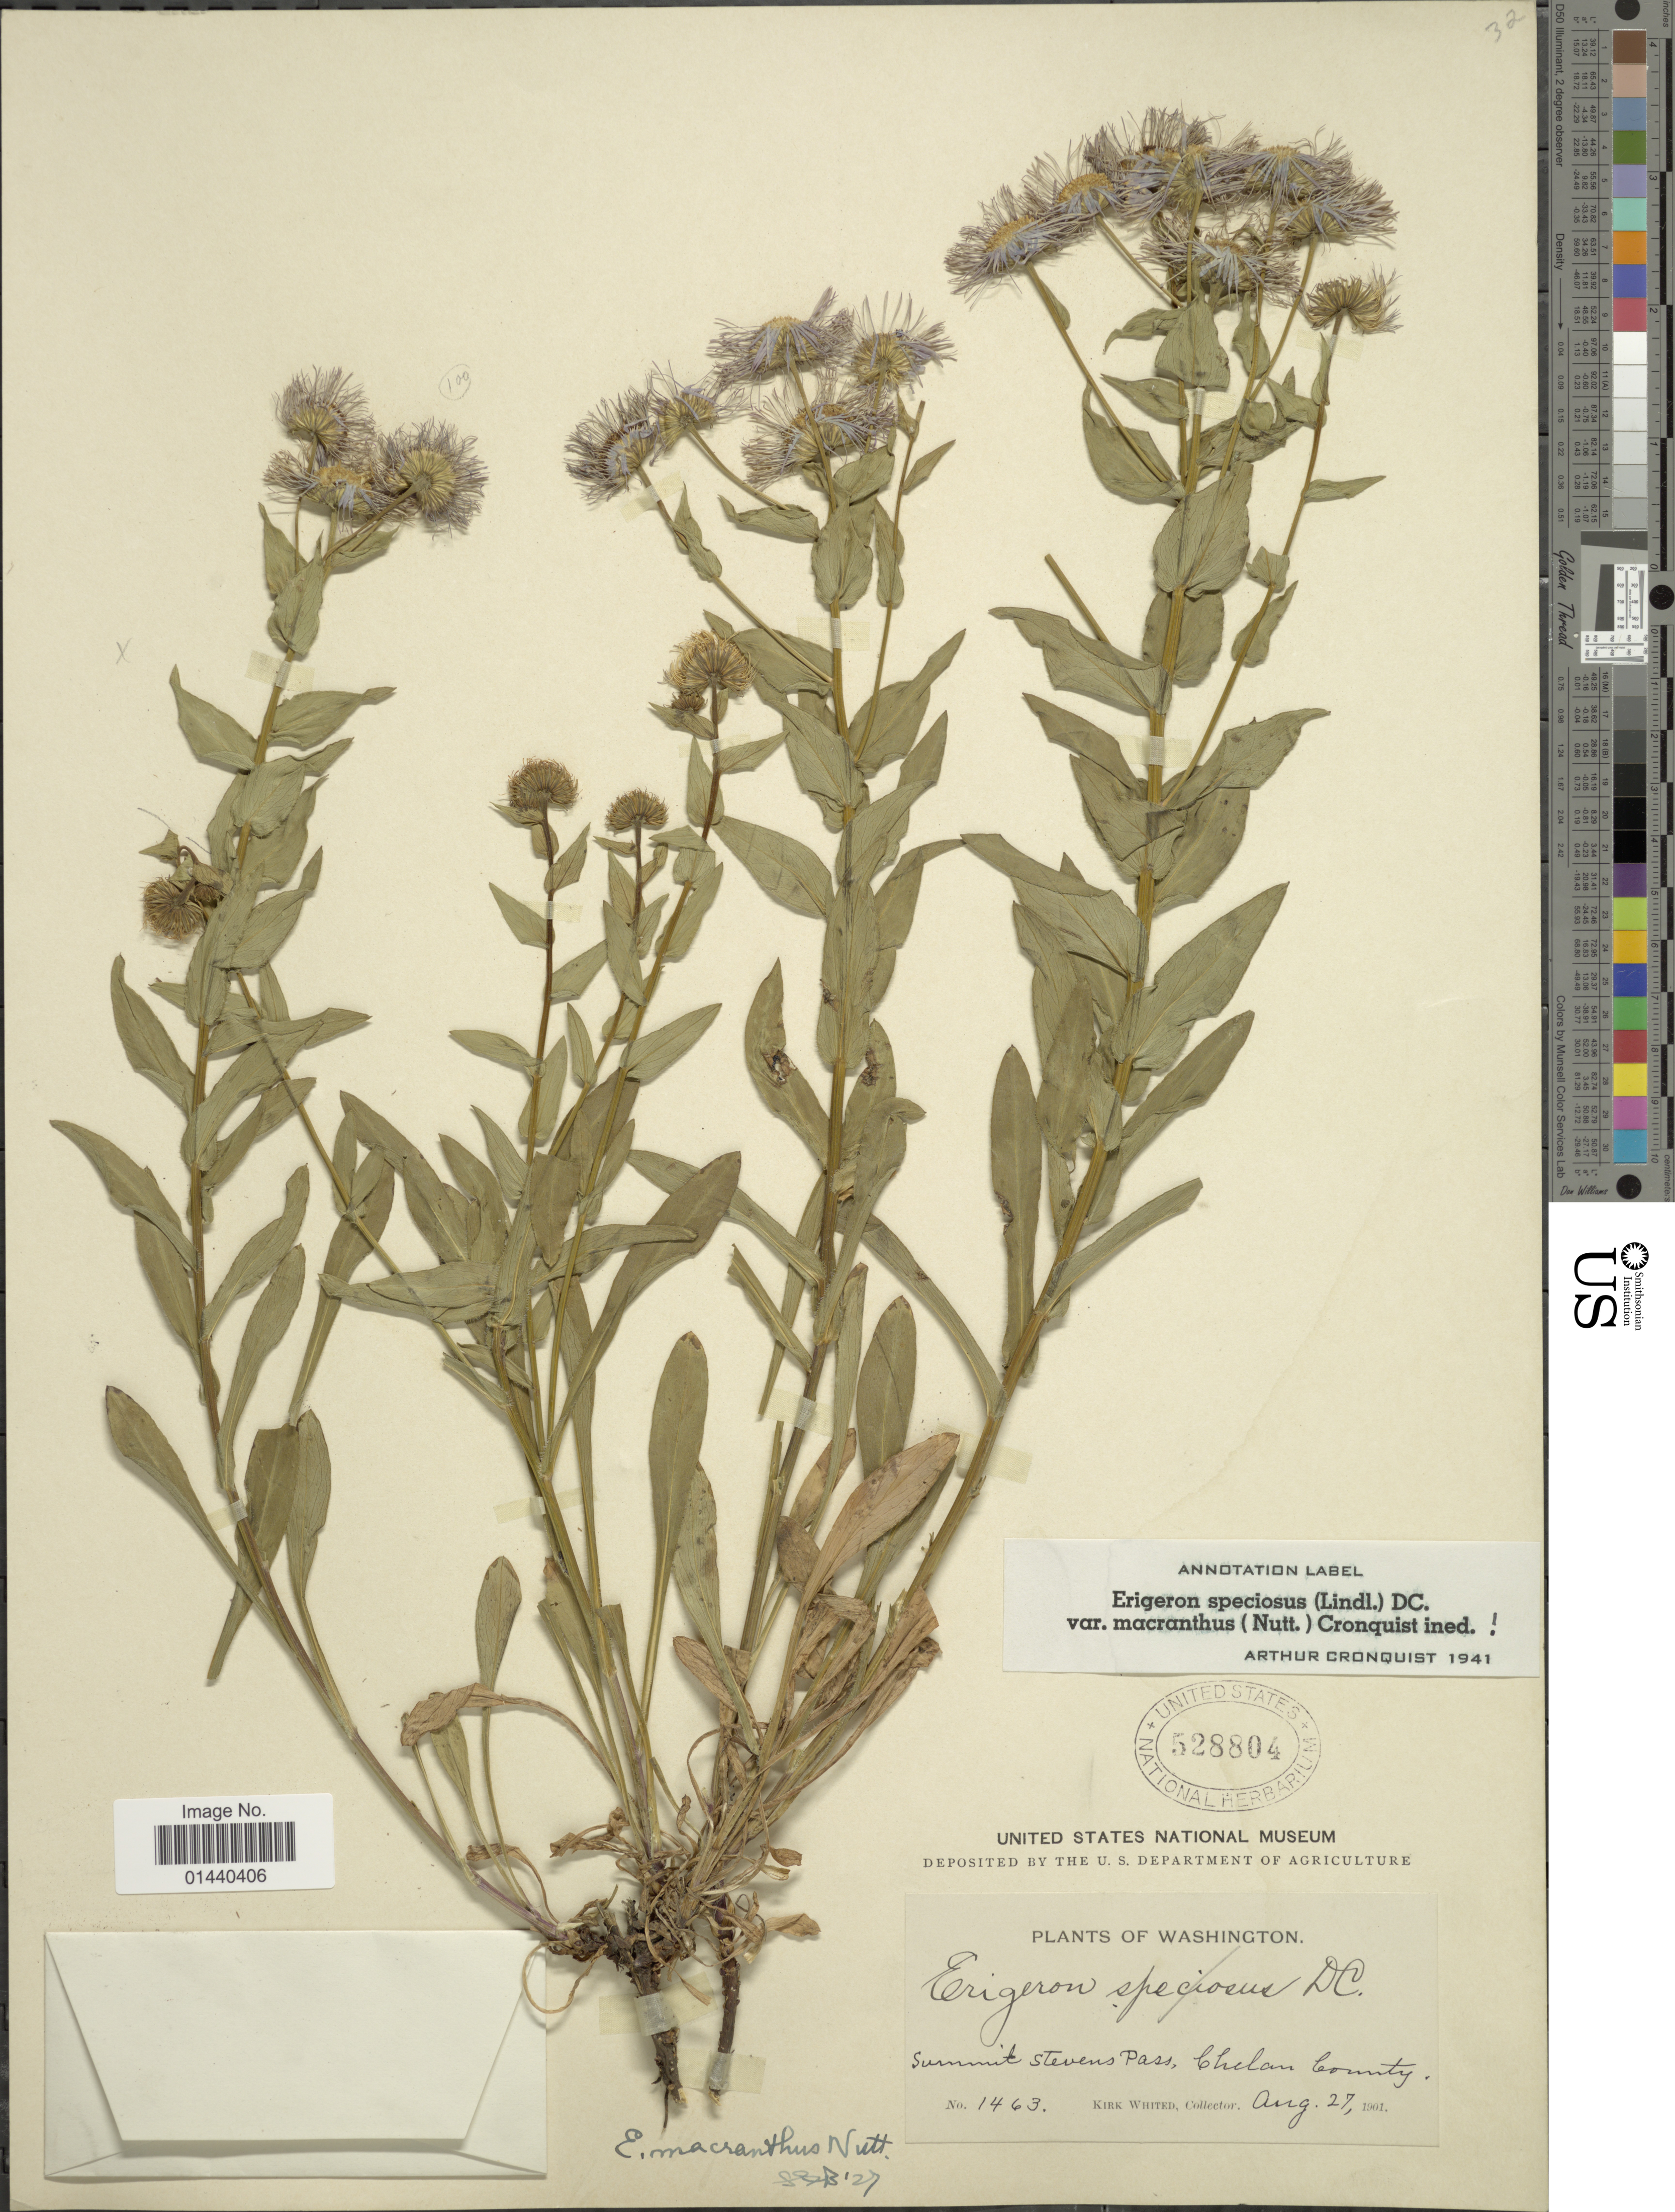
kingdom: Plantae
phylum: Tracheophyta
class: Magnoliopsida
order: Asterales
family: Asteraceae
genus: Erigeron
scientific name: Erigeron speciosus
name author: (Lindl.) DC.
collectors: K. Whited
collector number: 1463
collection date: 1901-08-27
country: United States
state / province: Washington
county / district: Chelan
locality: Summit Stevens Pass, Chelan County.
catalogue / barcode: US 528804